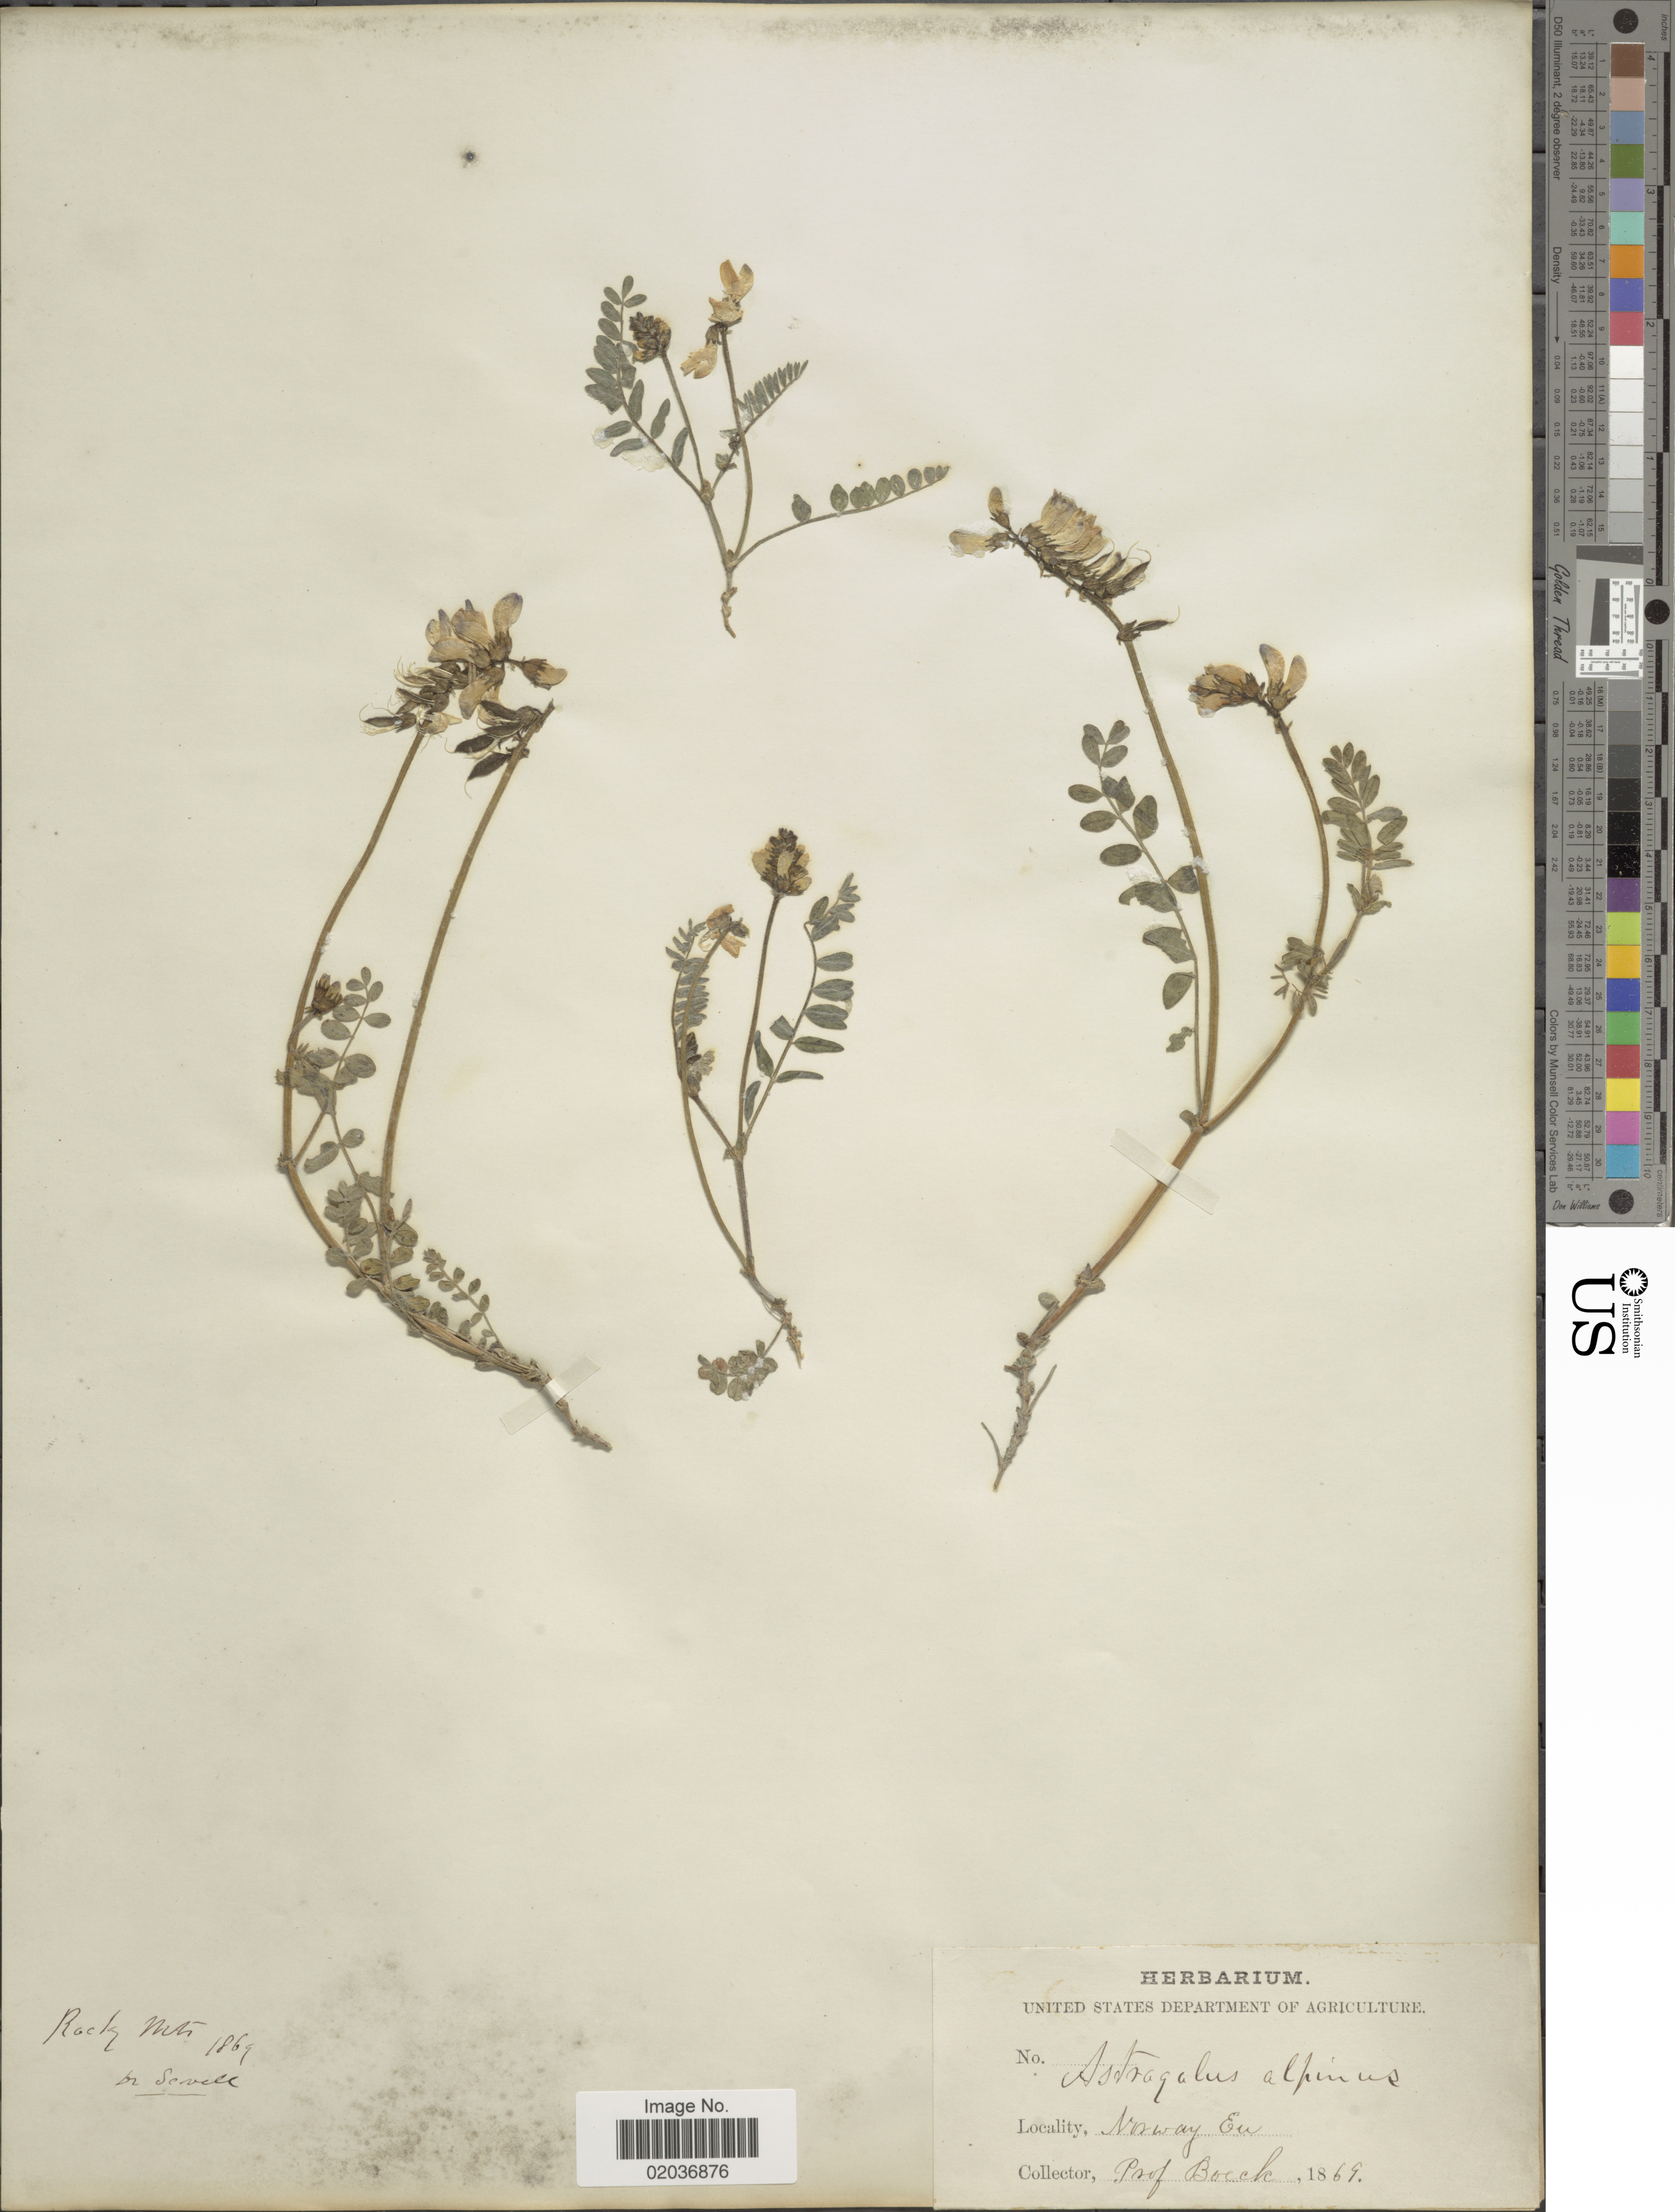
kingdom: Plantae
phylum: Tracheophyta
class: Magnoliopsida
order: Fabales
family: Fabaceae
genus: Astragalus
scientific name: Astragalus alpinus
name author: L.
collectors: P. Boeck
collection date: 1869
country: Norway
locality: Norway En